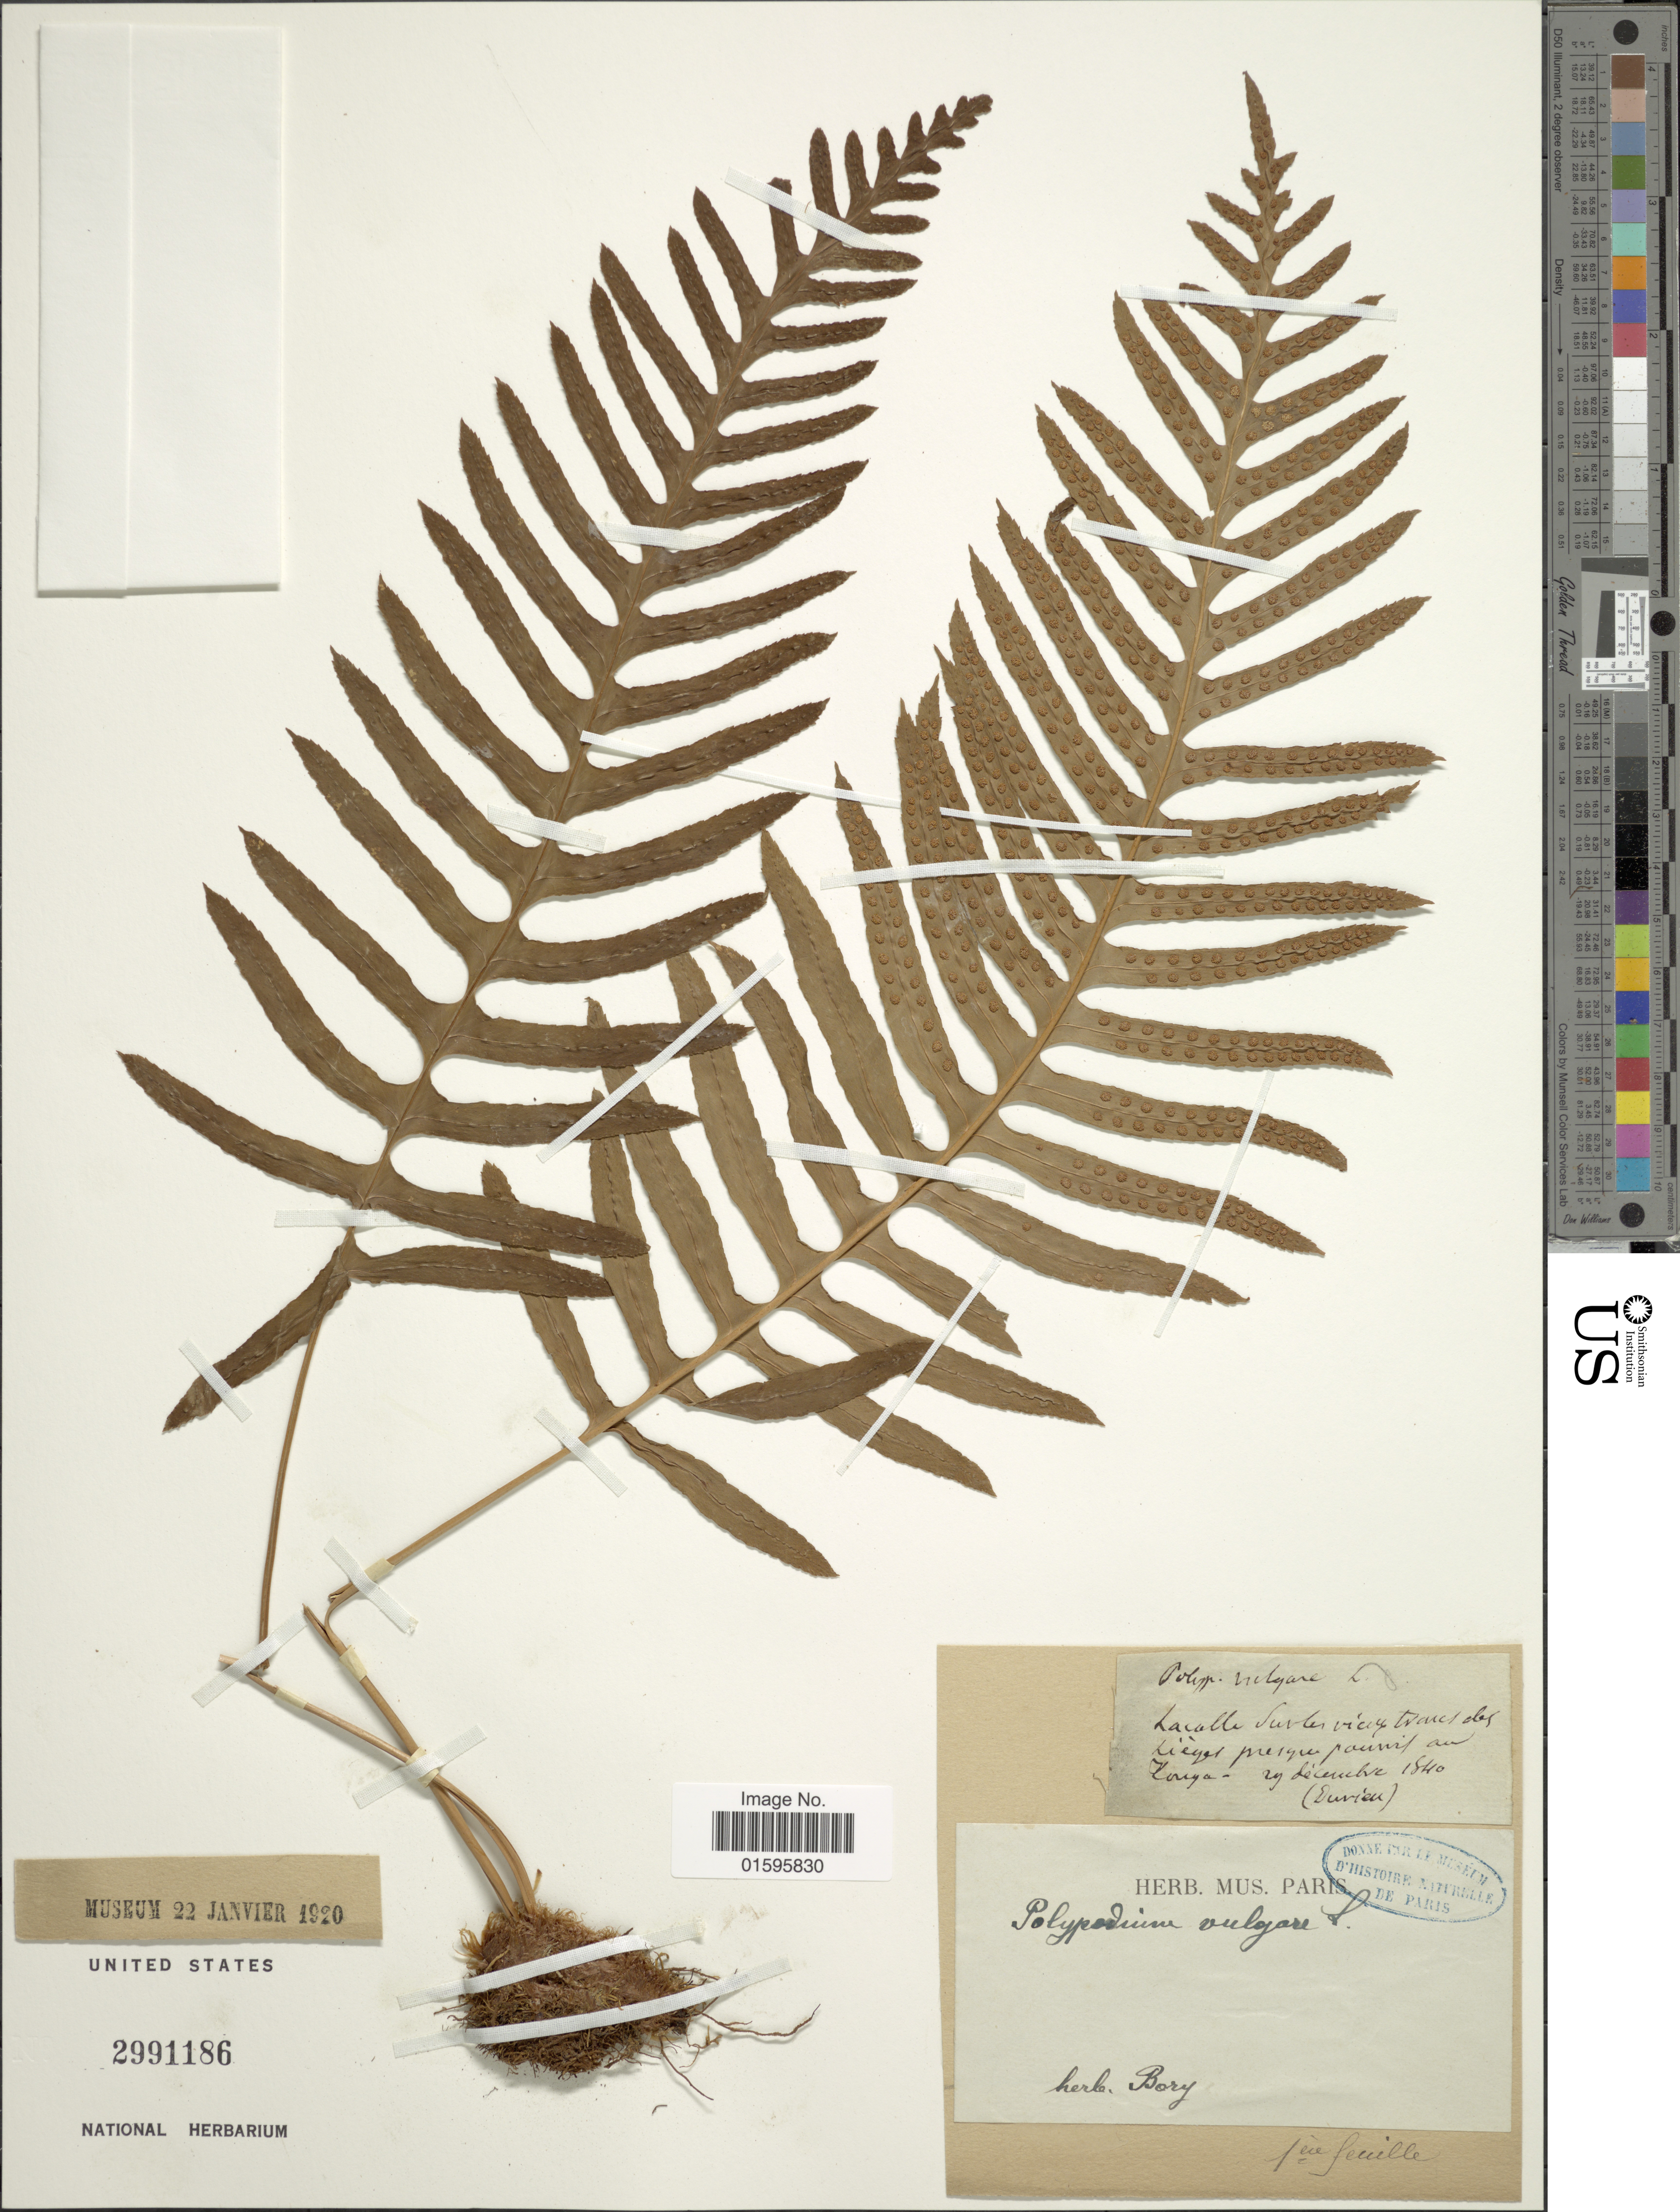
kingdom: Plantae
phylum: Tracheophyta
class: Polypodiopsida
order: Polypodiales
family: Polypodiaceae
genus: Polypodium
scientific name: Polypodium vulgare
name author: L.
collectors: Durieu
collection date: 1840-12-29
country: Algeria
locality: Zoreya, Duvieu [interpreted]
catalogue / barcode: US 2991186